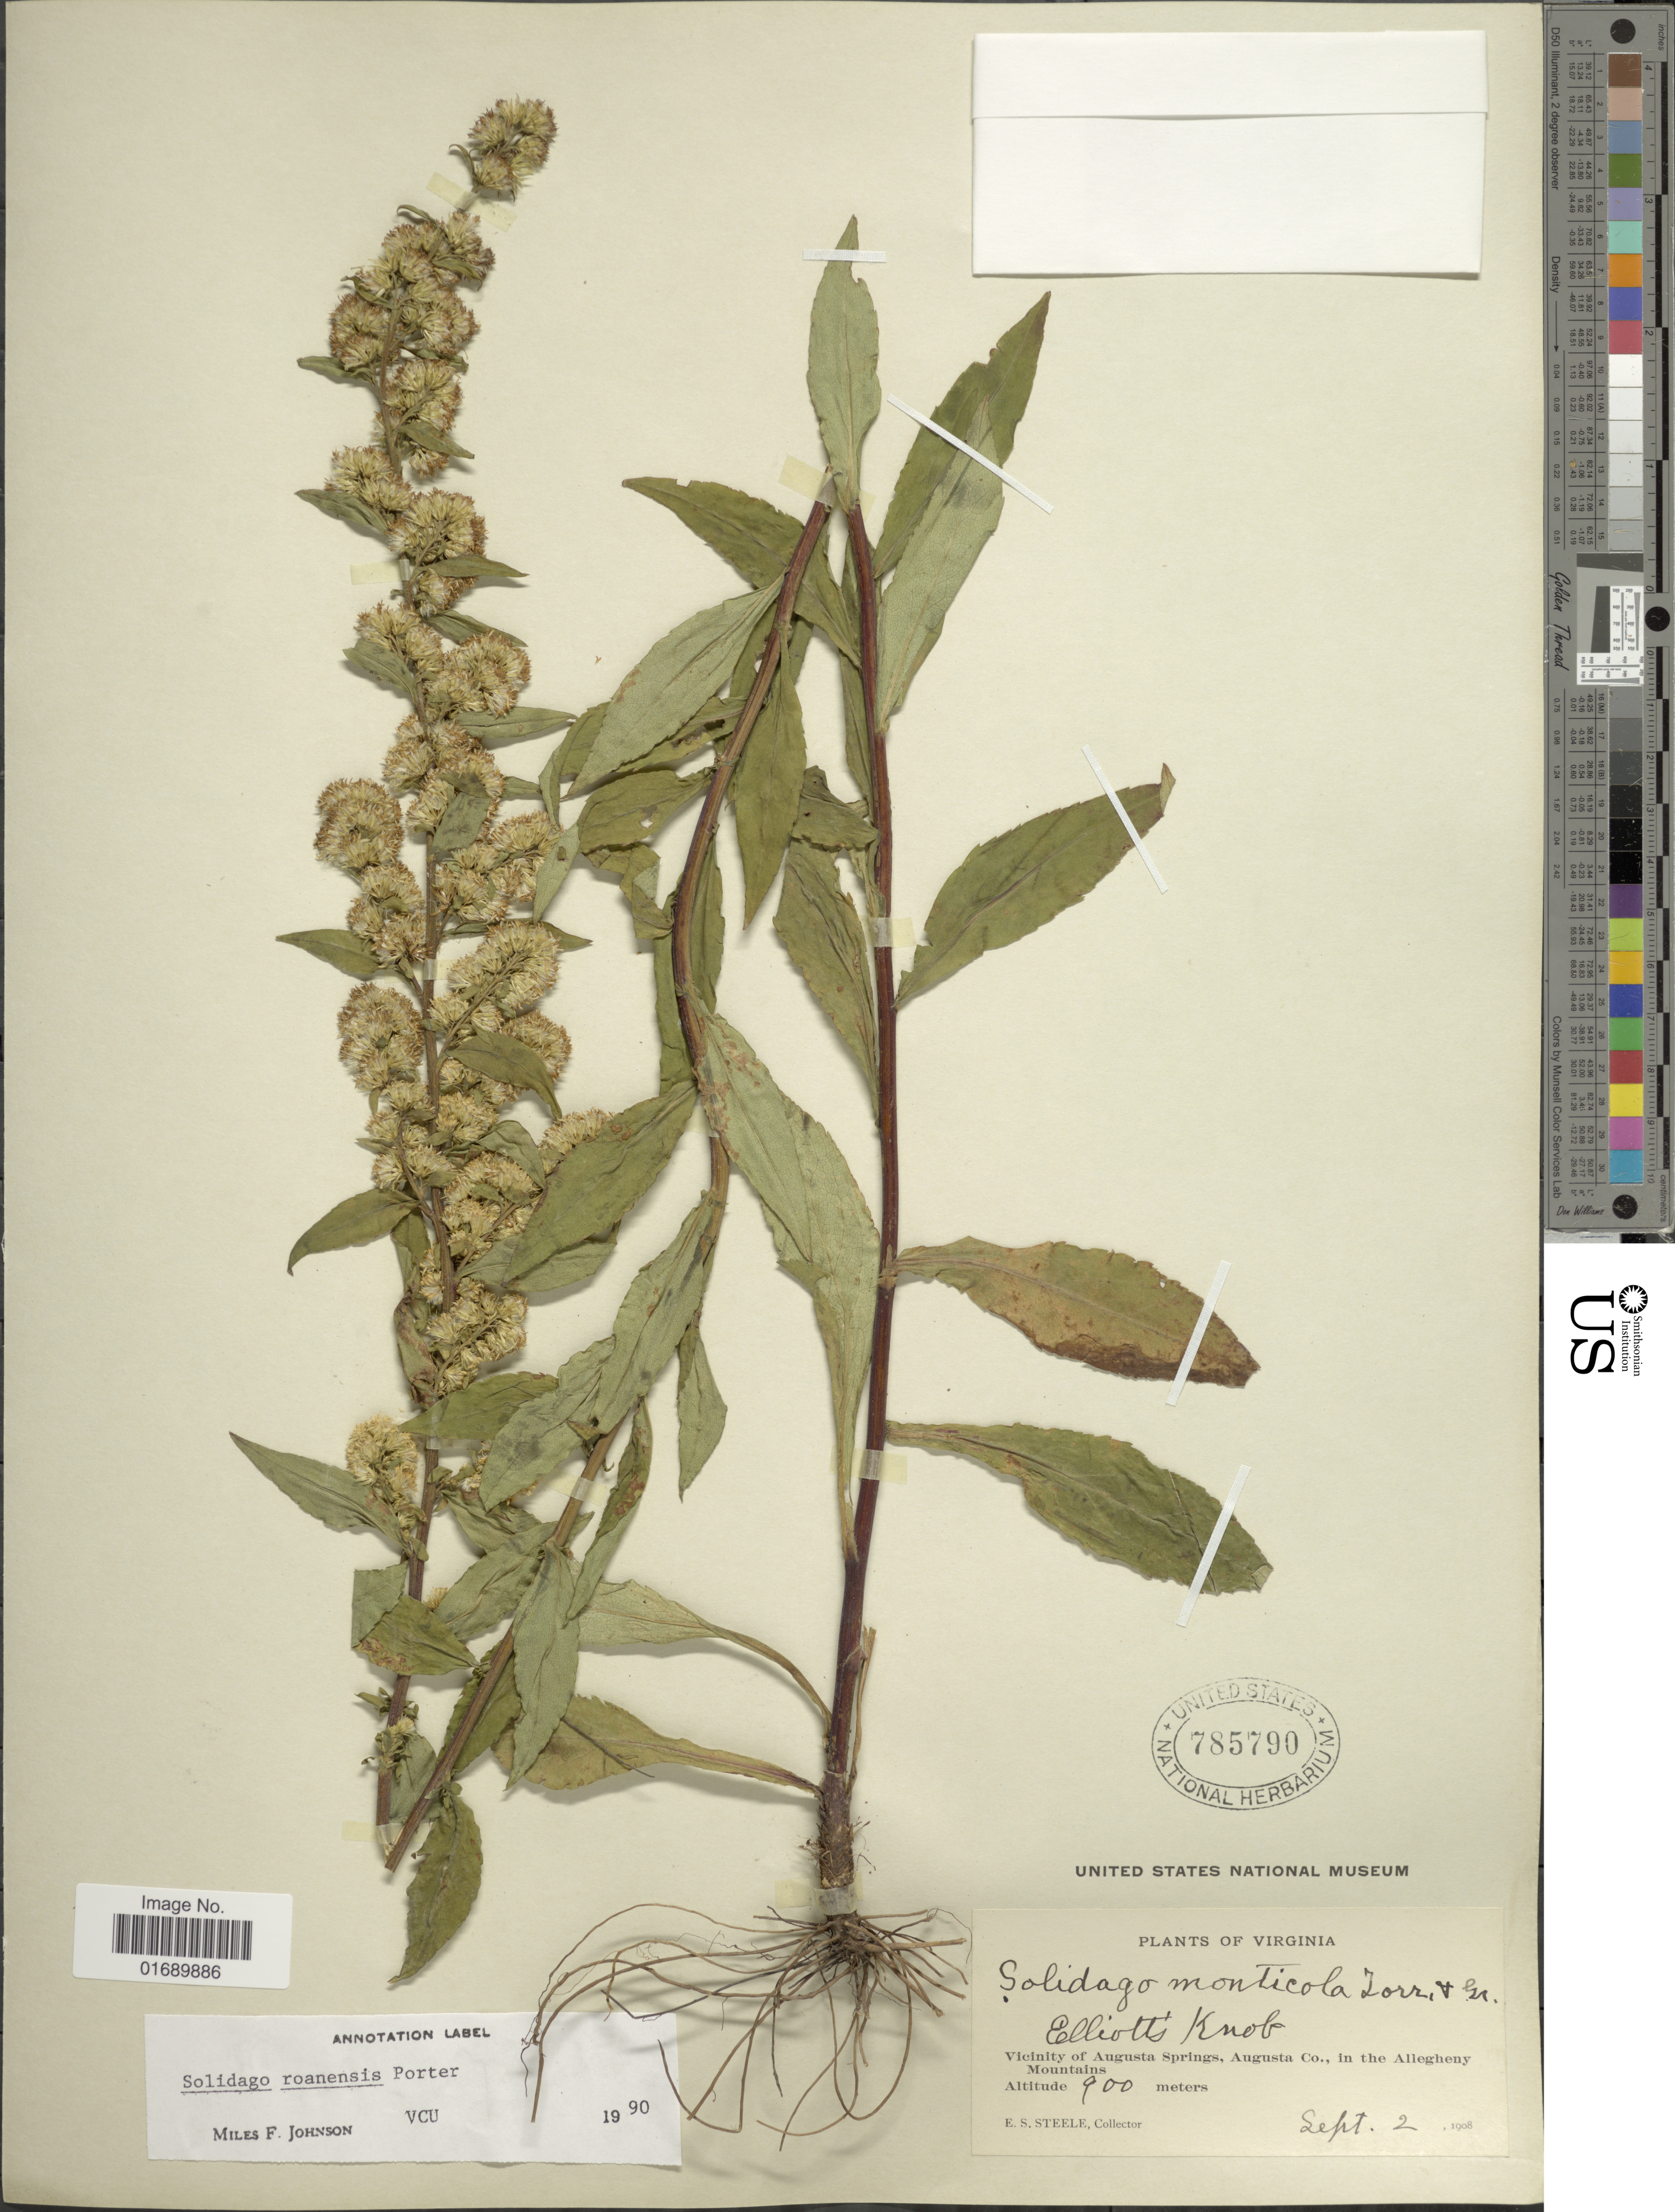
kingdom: Plantae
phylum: Tracheophyta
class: Magnoliopsida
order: Asterales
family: Asteraceae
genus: Solidago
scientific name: Solidago roanensis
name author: Porter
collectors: E. Steele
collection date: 1908-09-02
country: United States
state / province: Virginia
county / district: Augusta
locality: Elliot's Knob, Vicinity of Augusta Springs, Augusta Co., in the Allegheny Mountains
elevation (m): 900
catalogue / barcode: US 785790